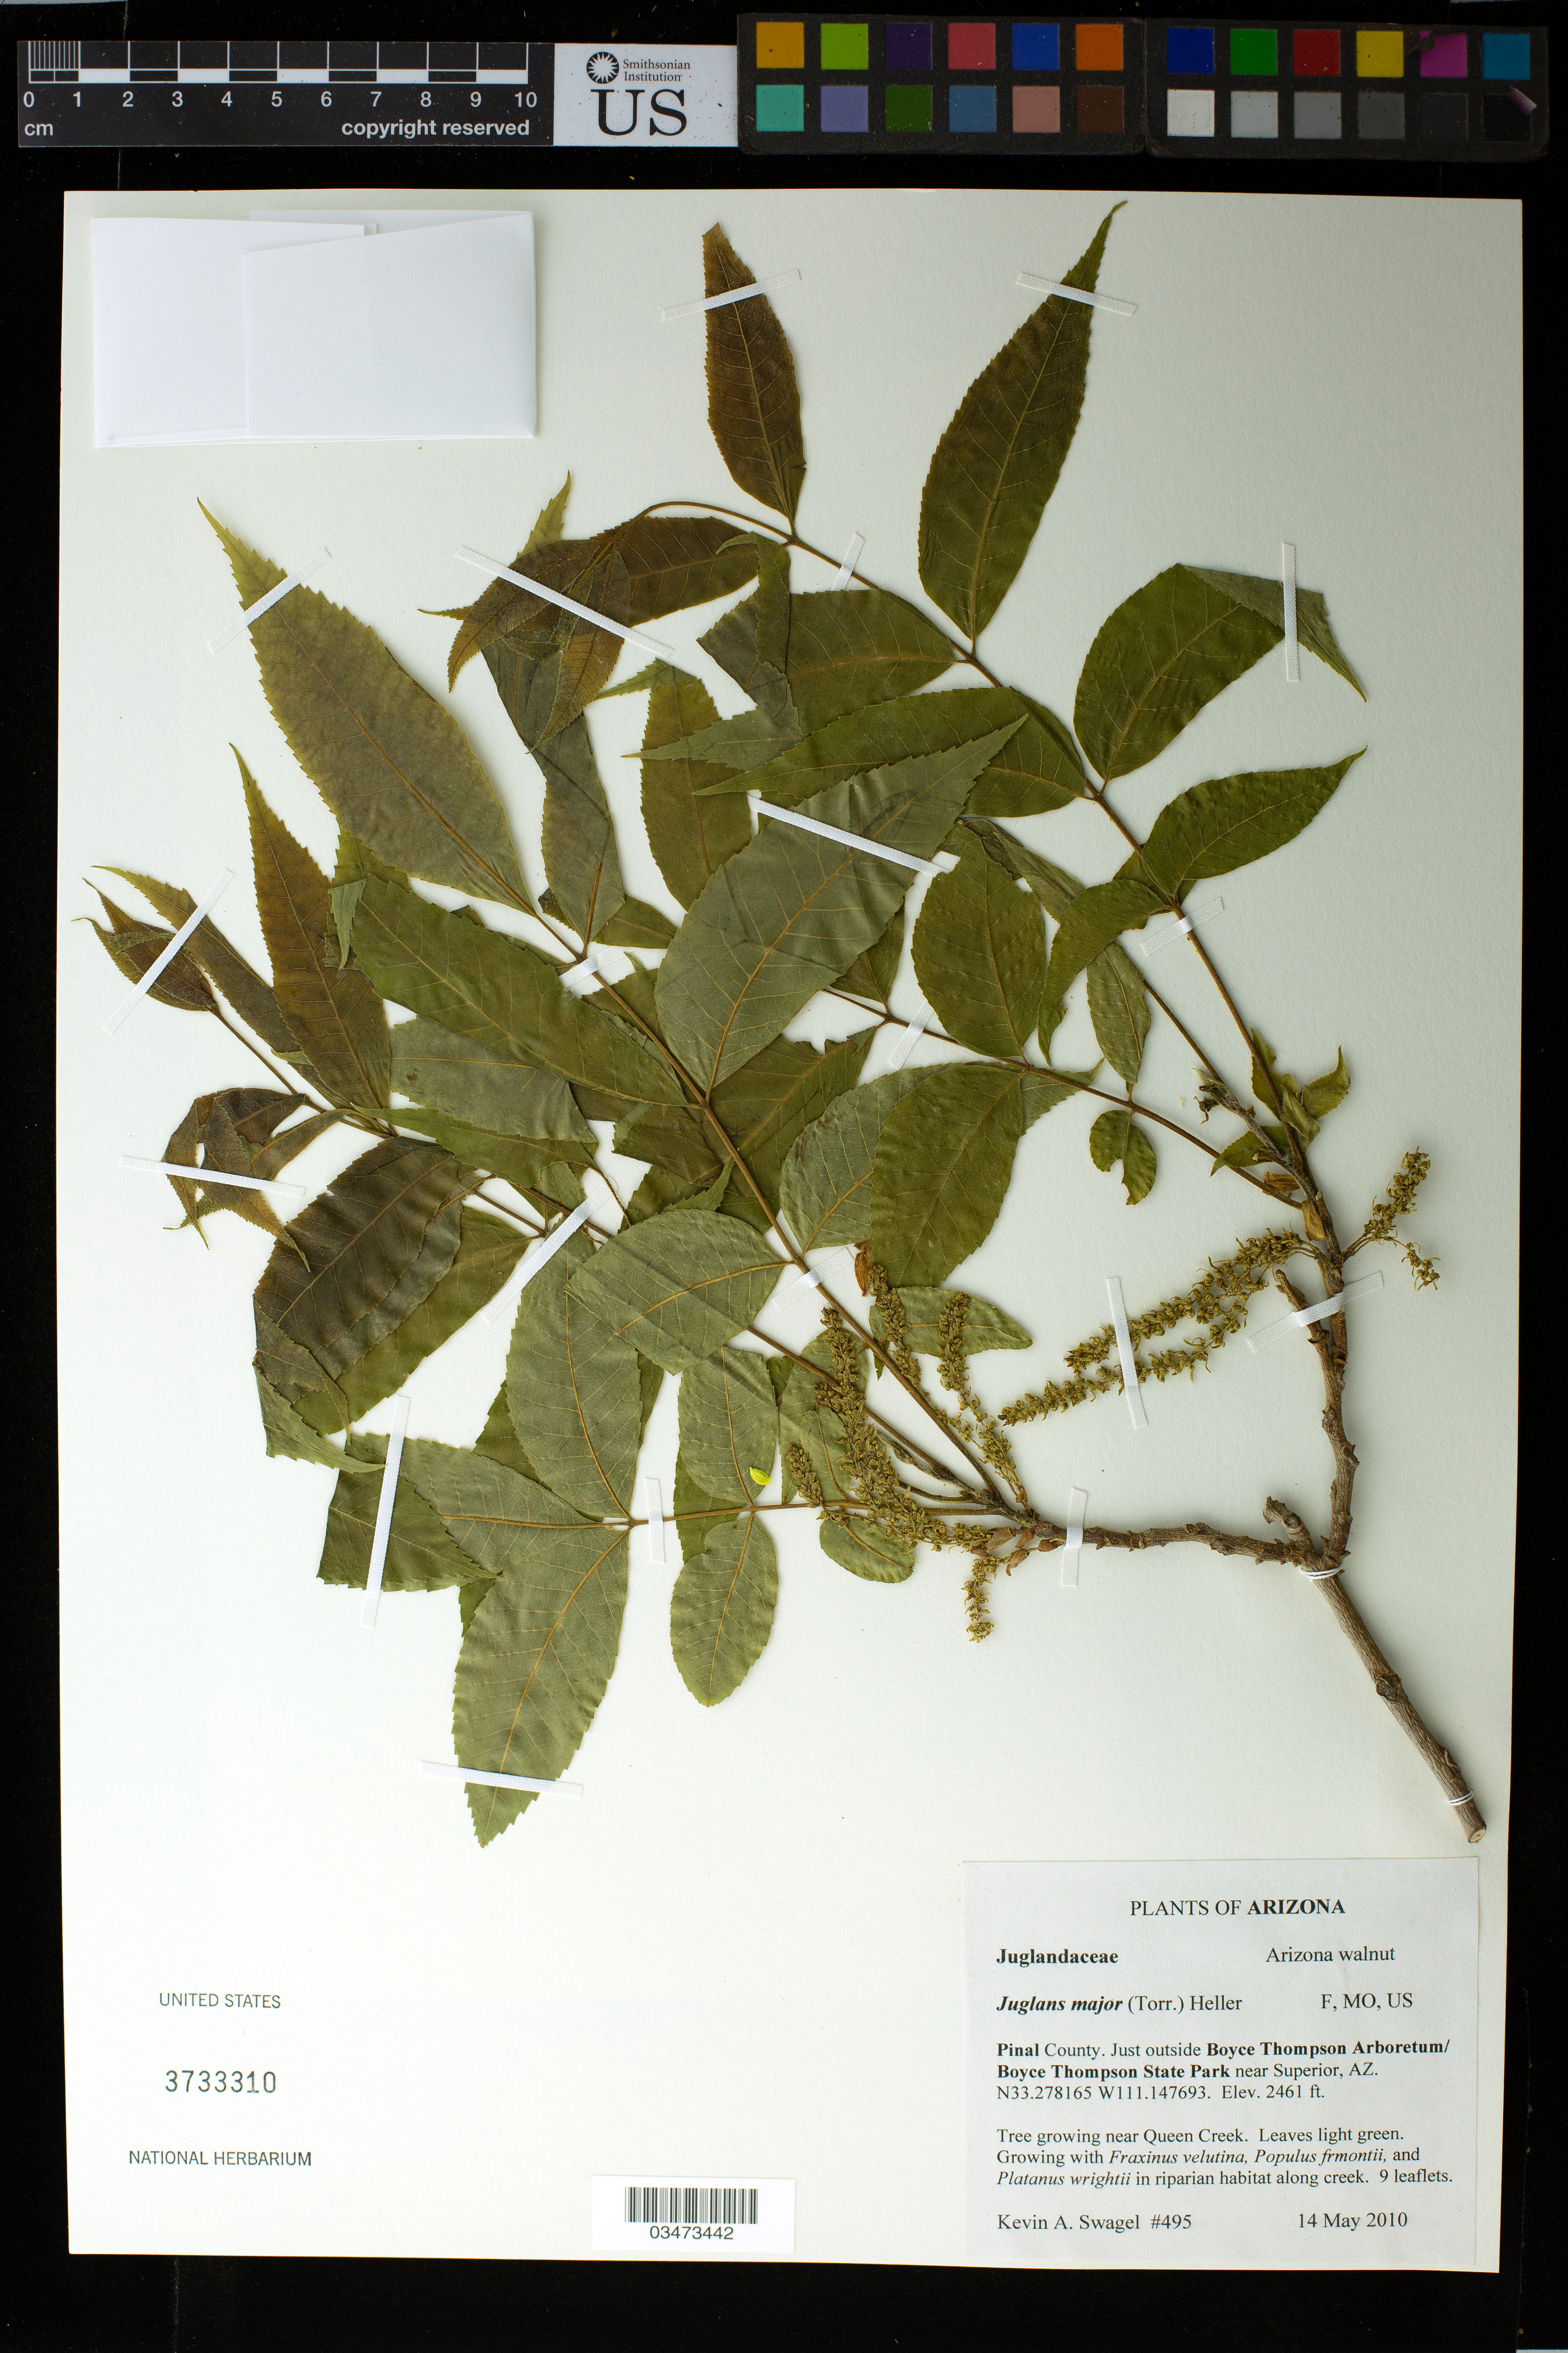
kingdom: Plantae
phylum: Tracheophyta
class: Magnoliopsida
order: Fagales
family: Juglandaceae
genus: Juglans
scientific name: Juglans major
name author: (Torr.) A. Heller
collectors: K. Swagel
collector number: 495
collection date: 2010-05-14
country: United States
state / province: Arizona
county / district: Pinal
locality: Pinal County. Just outside Boyce Thompson Arboretum/ Boyce Thompson State Park near Superior, AZ.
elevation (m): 750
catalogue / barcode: US 3733310